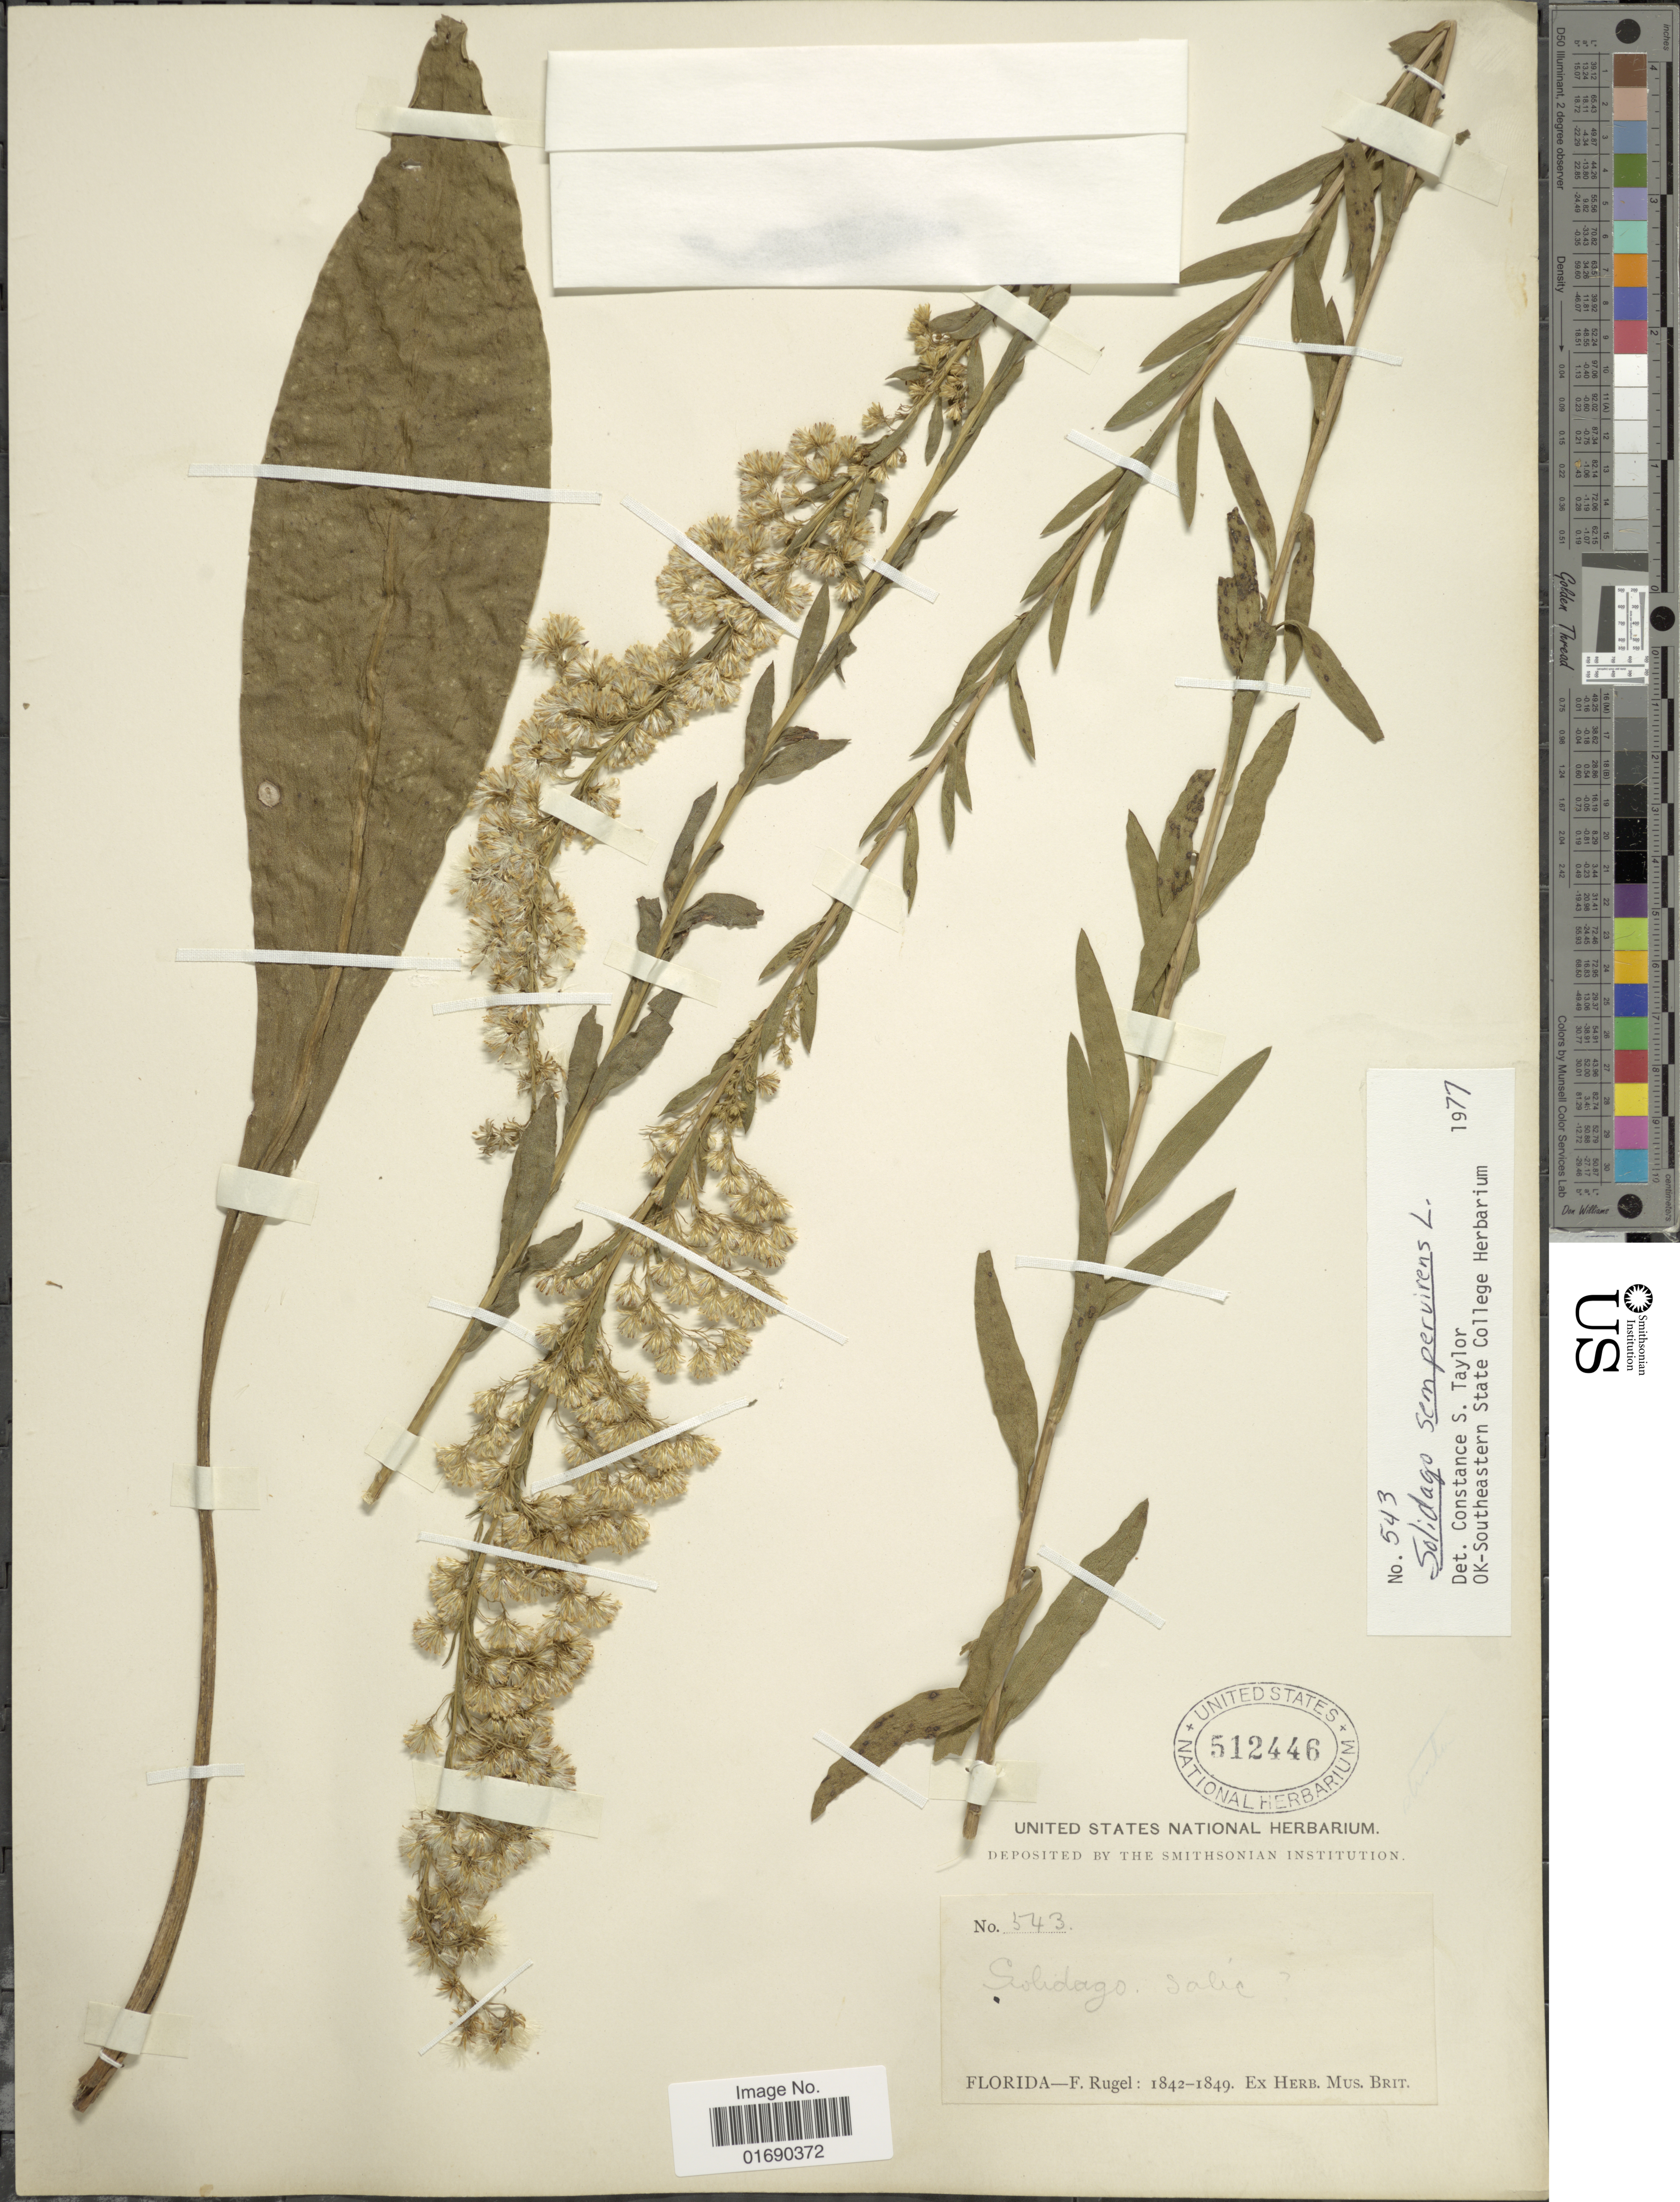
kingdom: Plantae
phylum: Tracheophyta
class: Magnoliopsida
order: Asterales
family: Asteraceae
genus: Solidago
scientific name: Solidago sempervirens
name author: L.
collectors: F. Rugel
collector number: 543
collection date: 1842/1849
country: United States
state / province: Florida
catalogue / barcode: US 512446